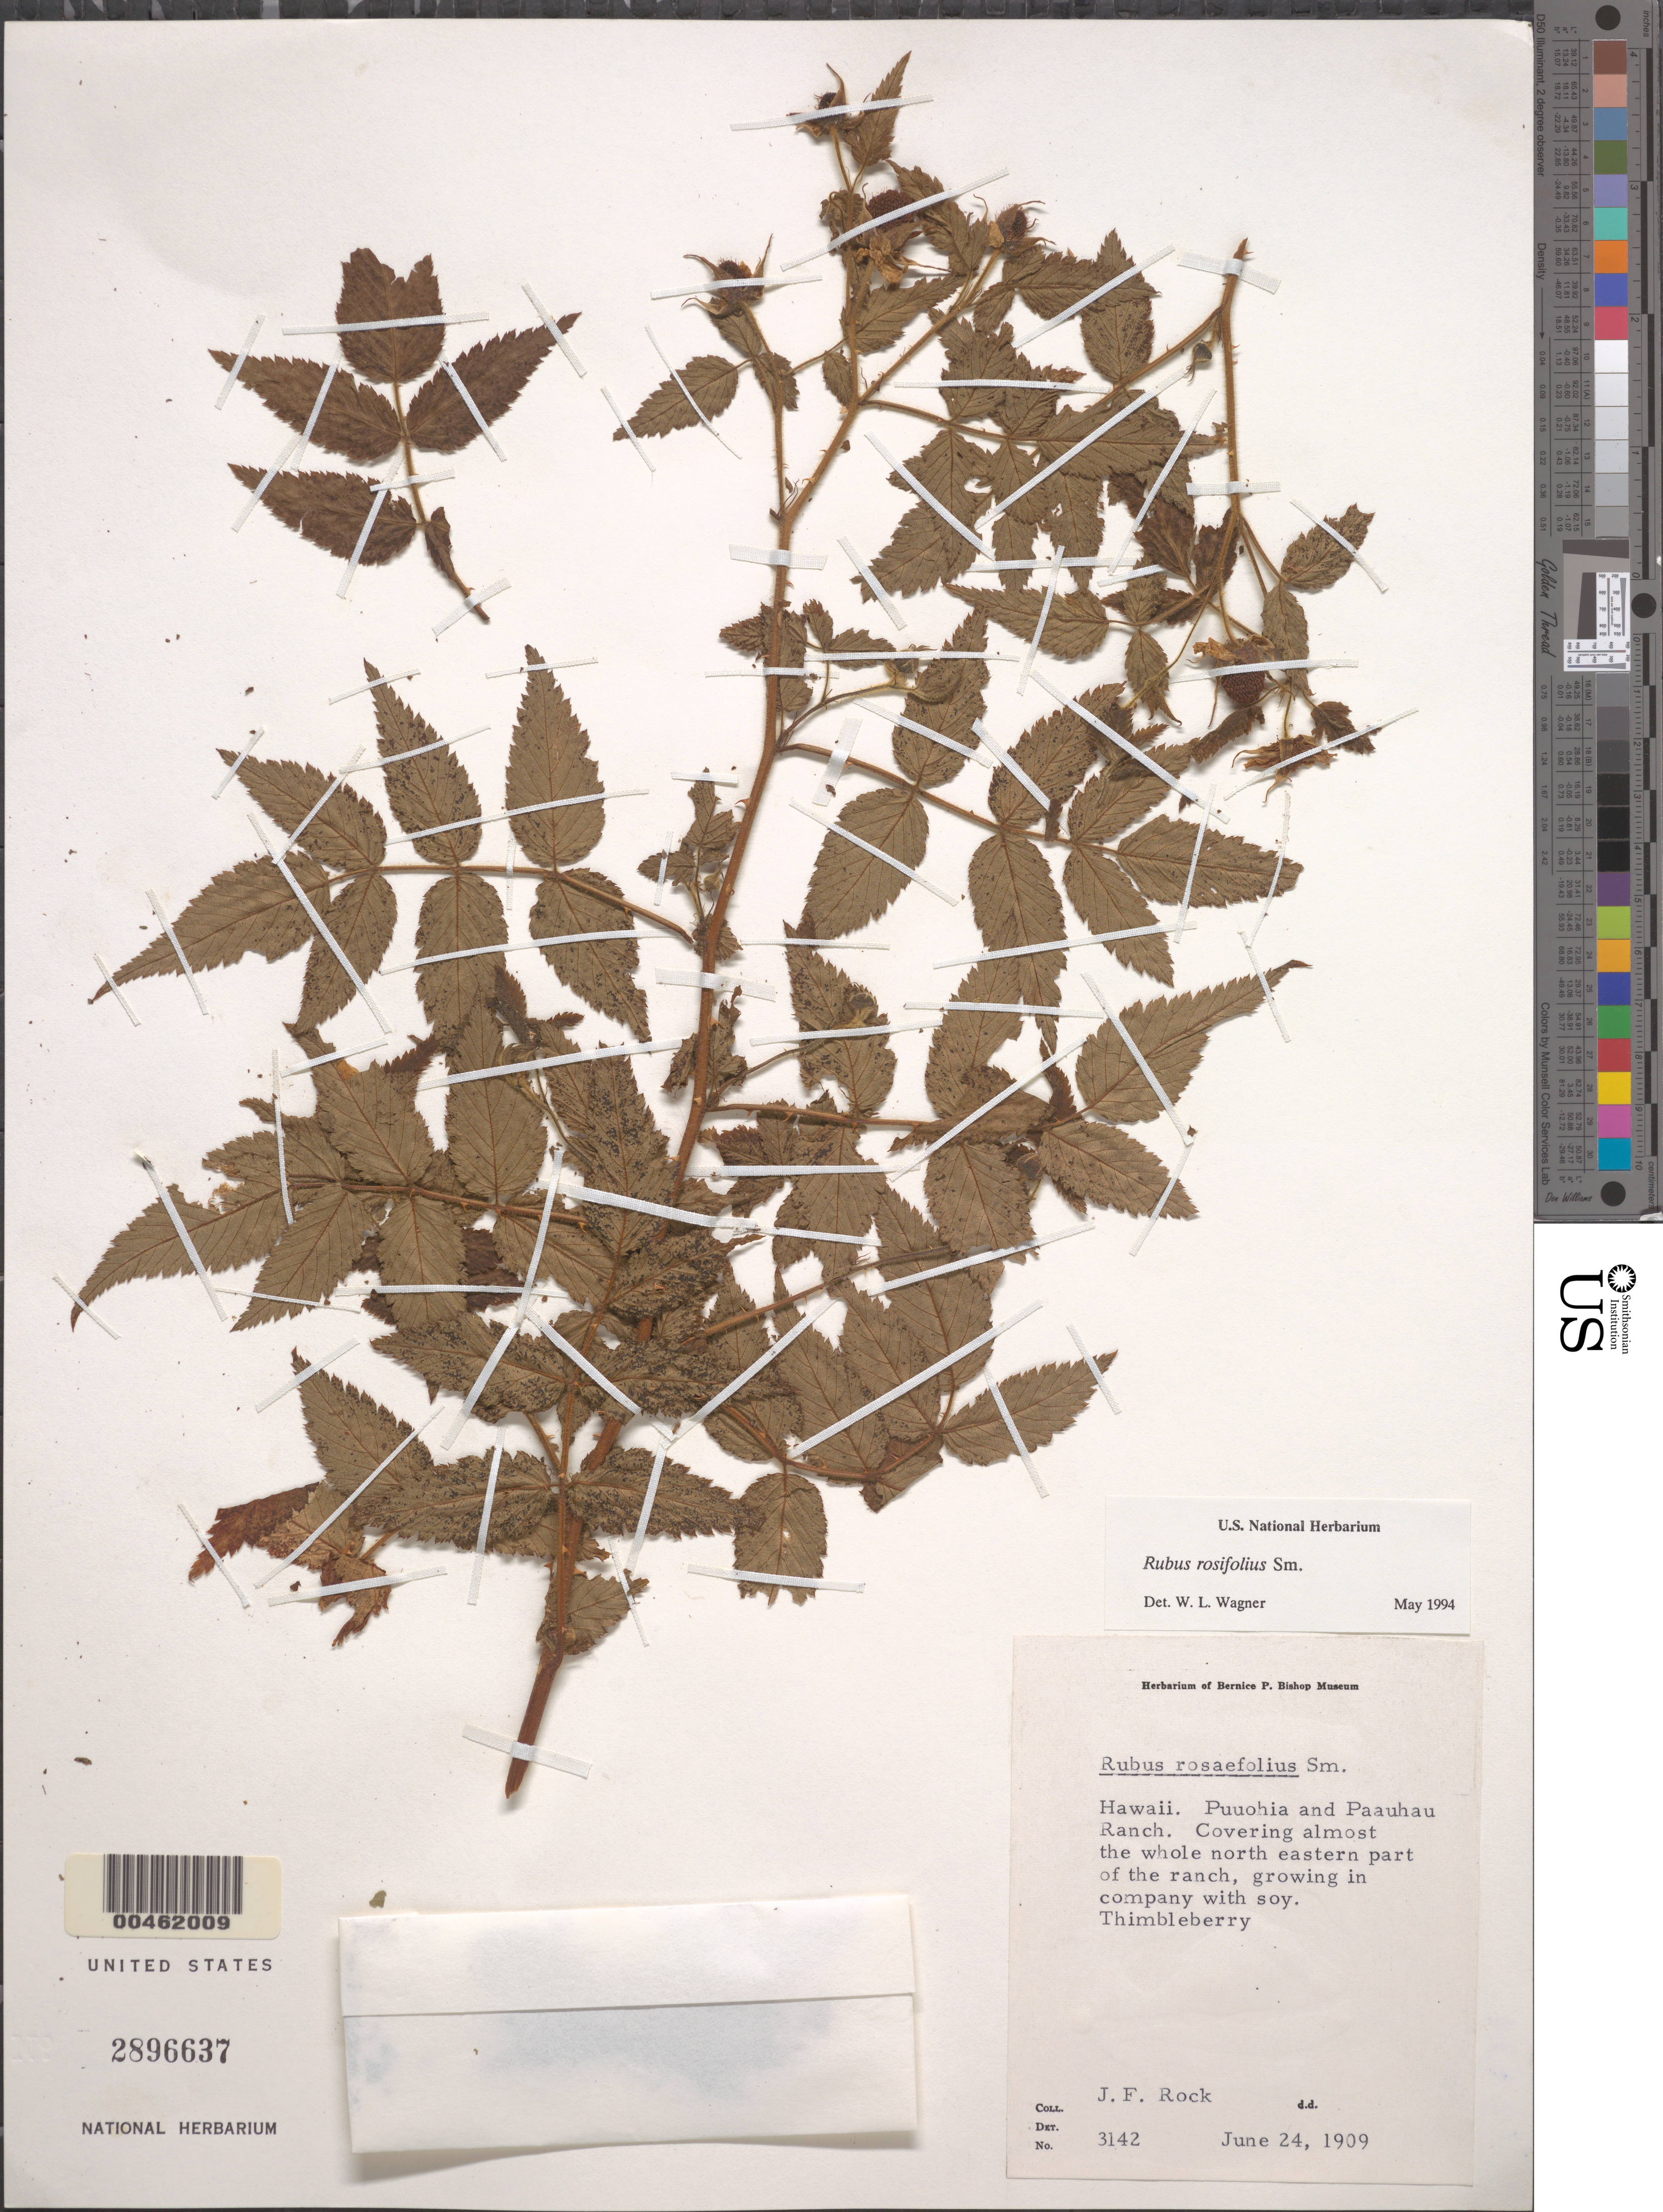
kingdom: Plantae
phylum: Tracheophyta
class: Magnoliopsida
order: Rosales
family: Rosaceae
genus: Rubus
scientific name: Rubus rosifolius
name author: Sm.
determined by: Wagner, W. L., (BOT), Smithsonian Institution - National Museum of Natural History (UNITED STATES)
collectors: J. F. Rock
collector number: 3142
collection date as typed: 24 Jun 1909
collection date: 1909-06-24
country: United States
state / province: Hawaii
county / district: Hawaii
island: Hawaii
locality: Puuohia and Paauhau Ranch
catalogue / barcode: US 2896637